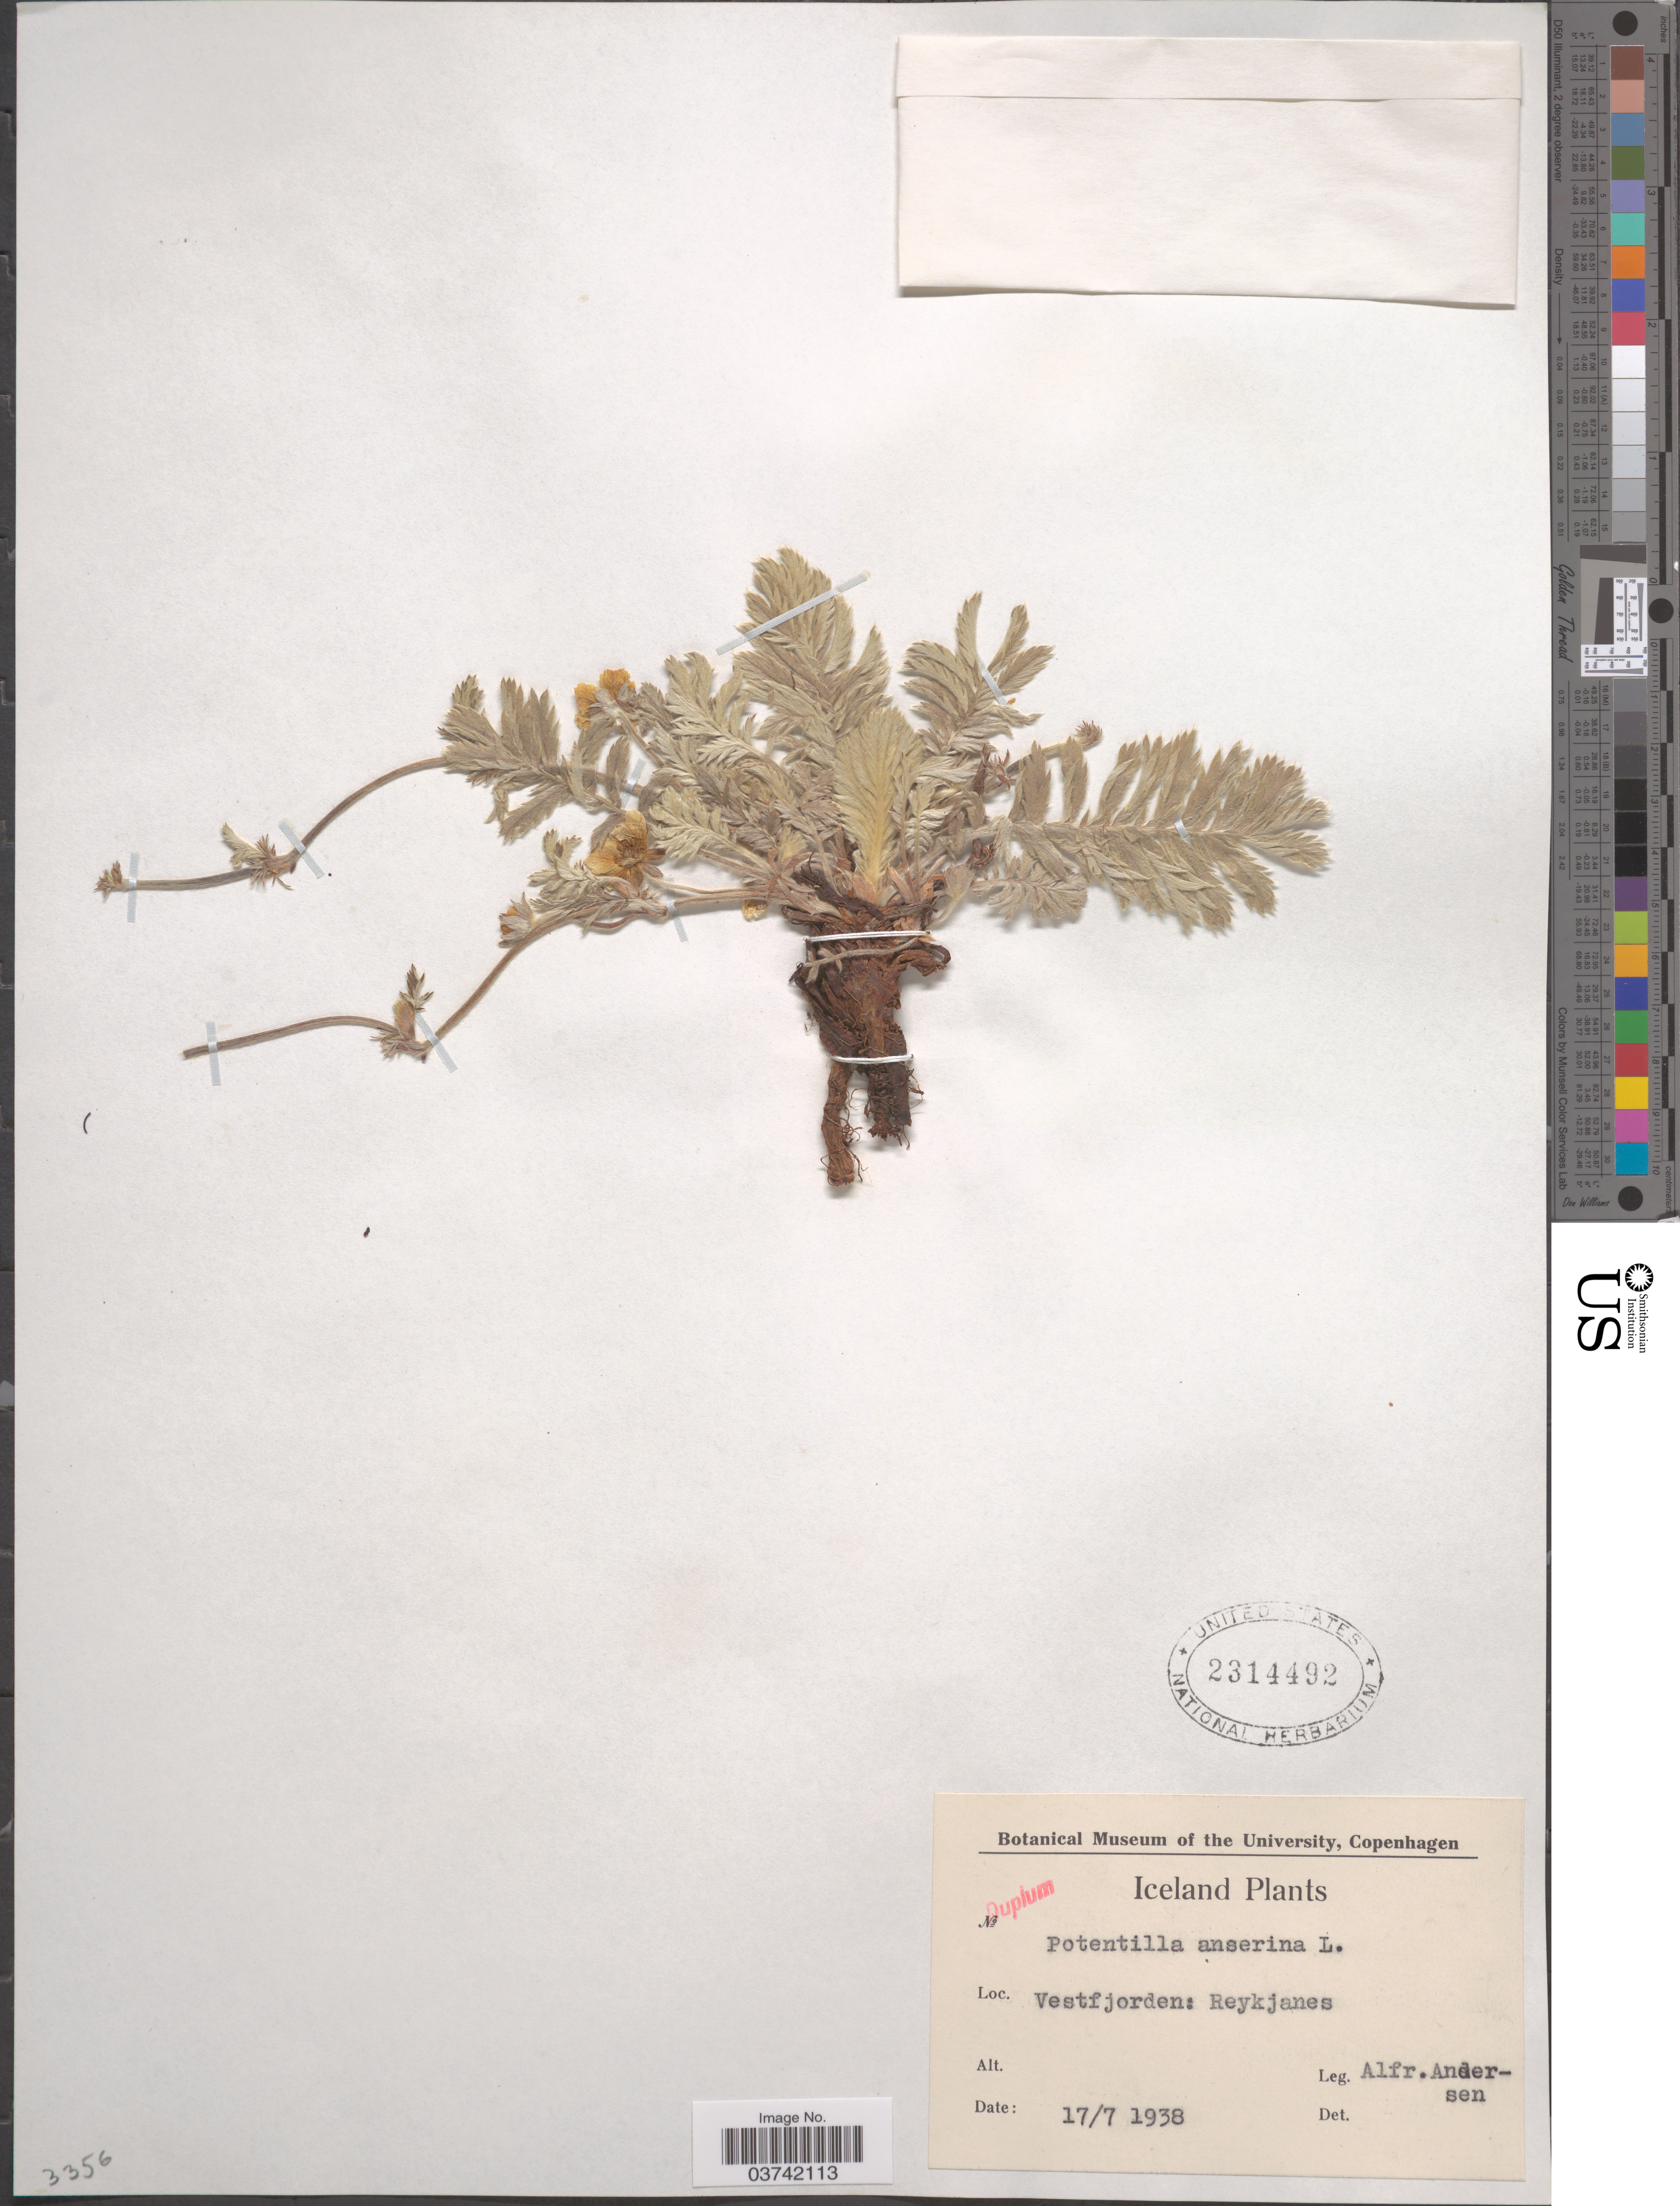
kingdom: Plantae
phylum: Tracheophyta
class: Magnoliopsida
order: Rosales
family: Rosaceae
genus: Argentina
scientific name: Argentina anserina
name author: (L.) Rydb.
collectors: A. Andersen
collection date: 1938-07-17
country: Iceland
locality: Vestfjorden: Reykjanes.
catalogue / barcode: US 2314492